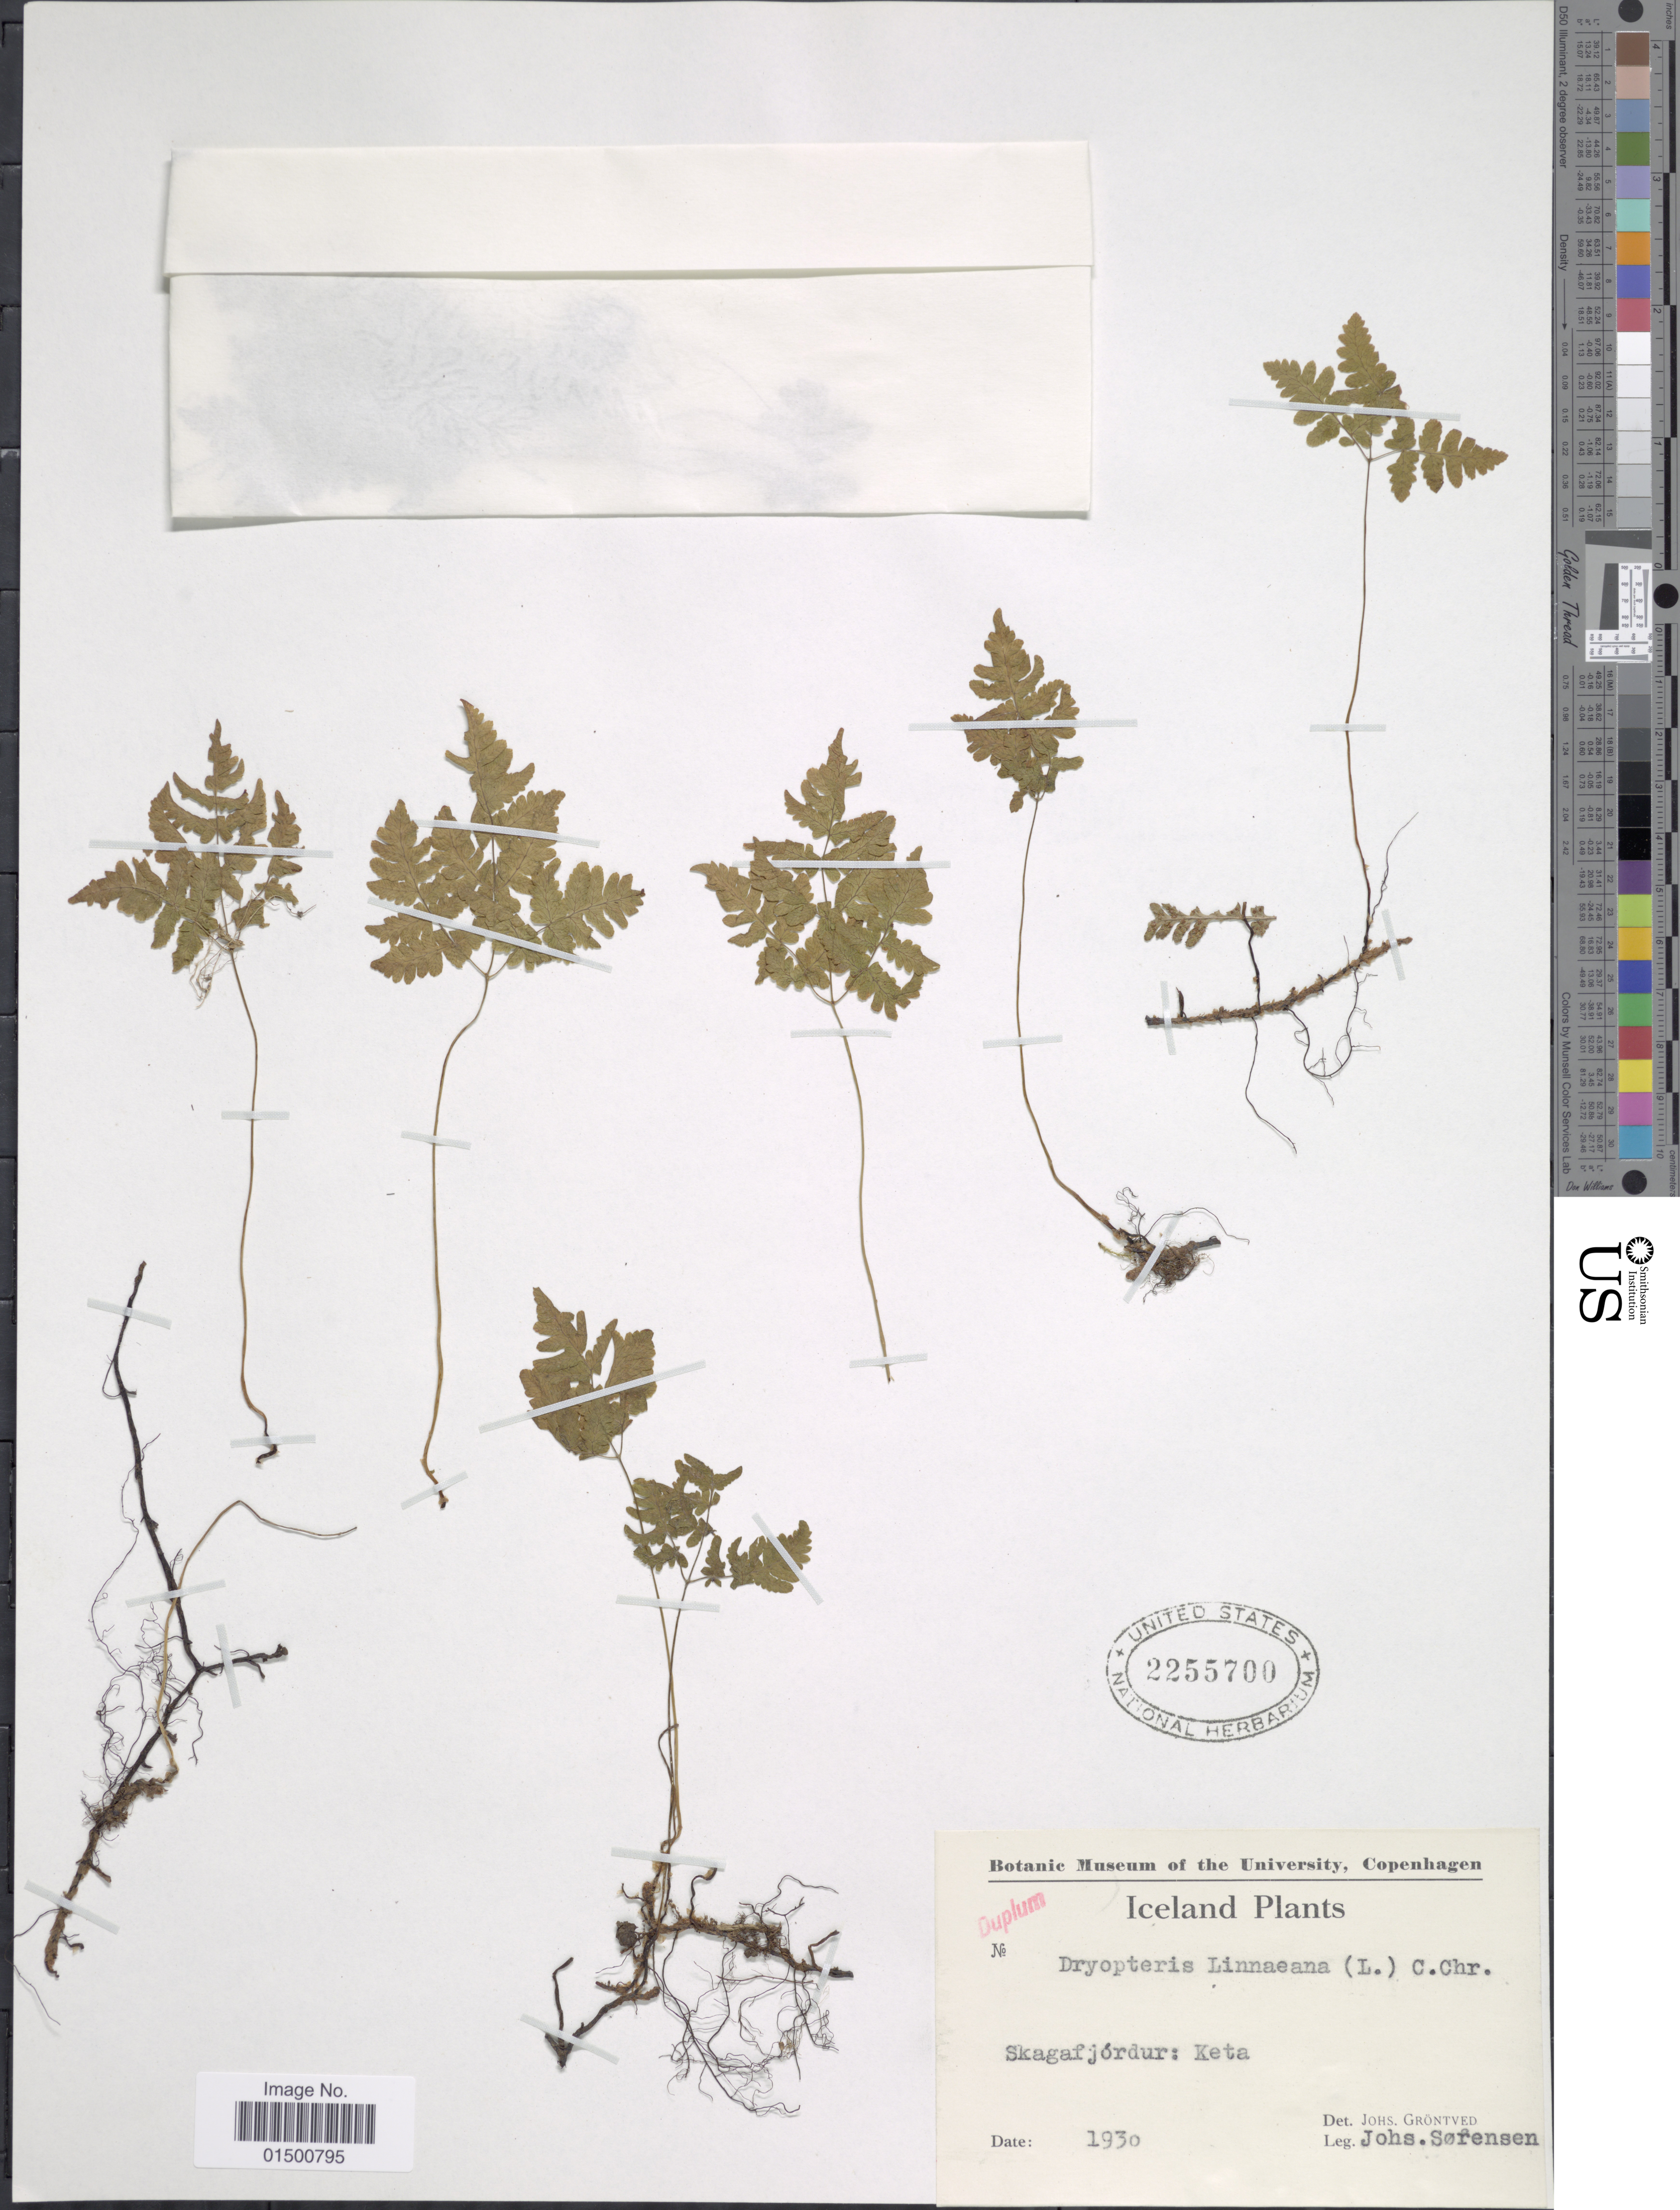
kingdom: Plantae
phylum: Tracheophyta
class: Polypodiopsida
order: Polypodiales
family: Cystopteridaceae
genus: Gymnocarpium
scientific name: Gymnocarpium robertianum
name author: (Hoffm.) Newman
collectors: J. Sorensen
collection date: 1930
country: Iceland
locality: Skagafjordur, Keta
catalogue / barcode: US 2255700